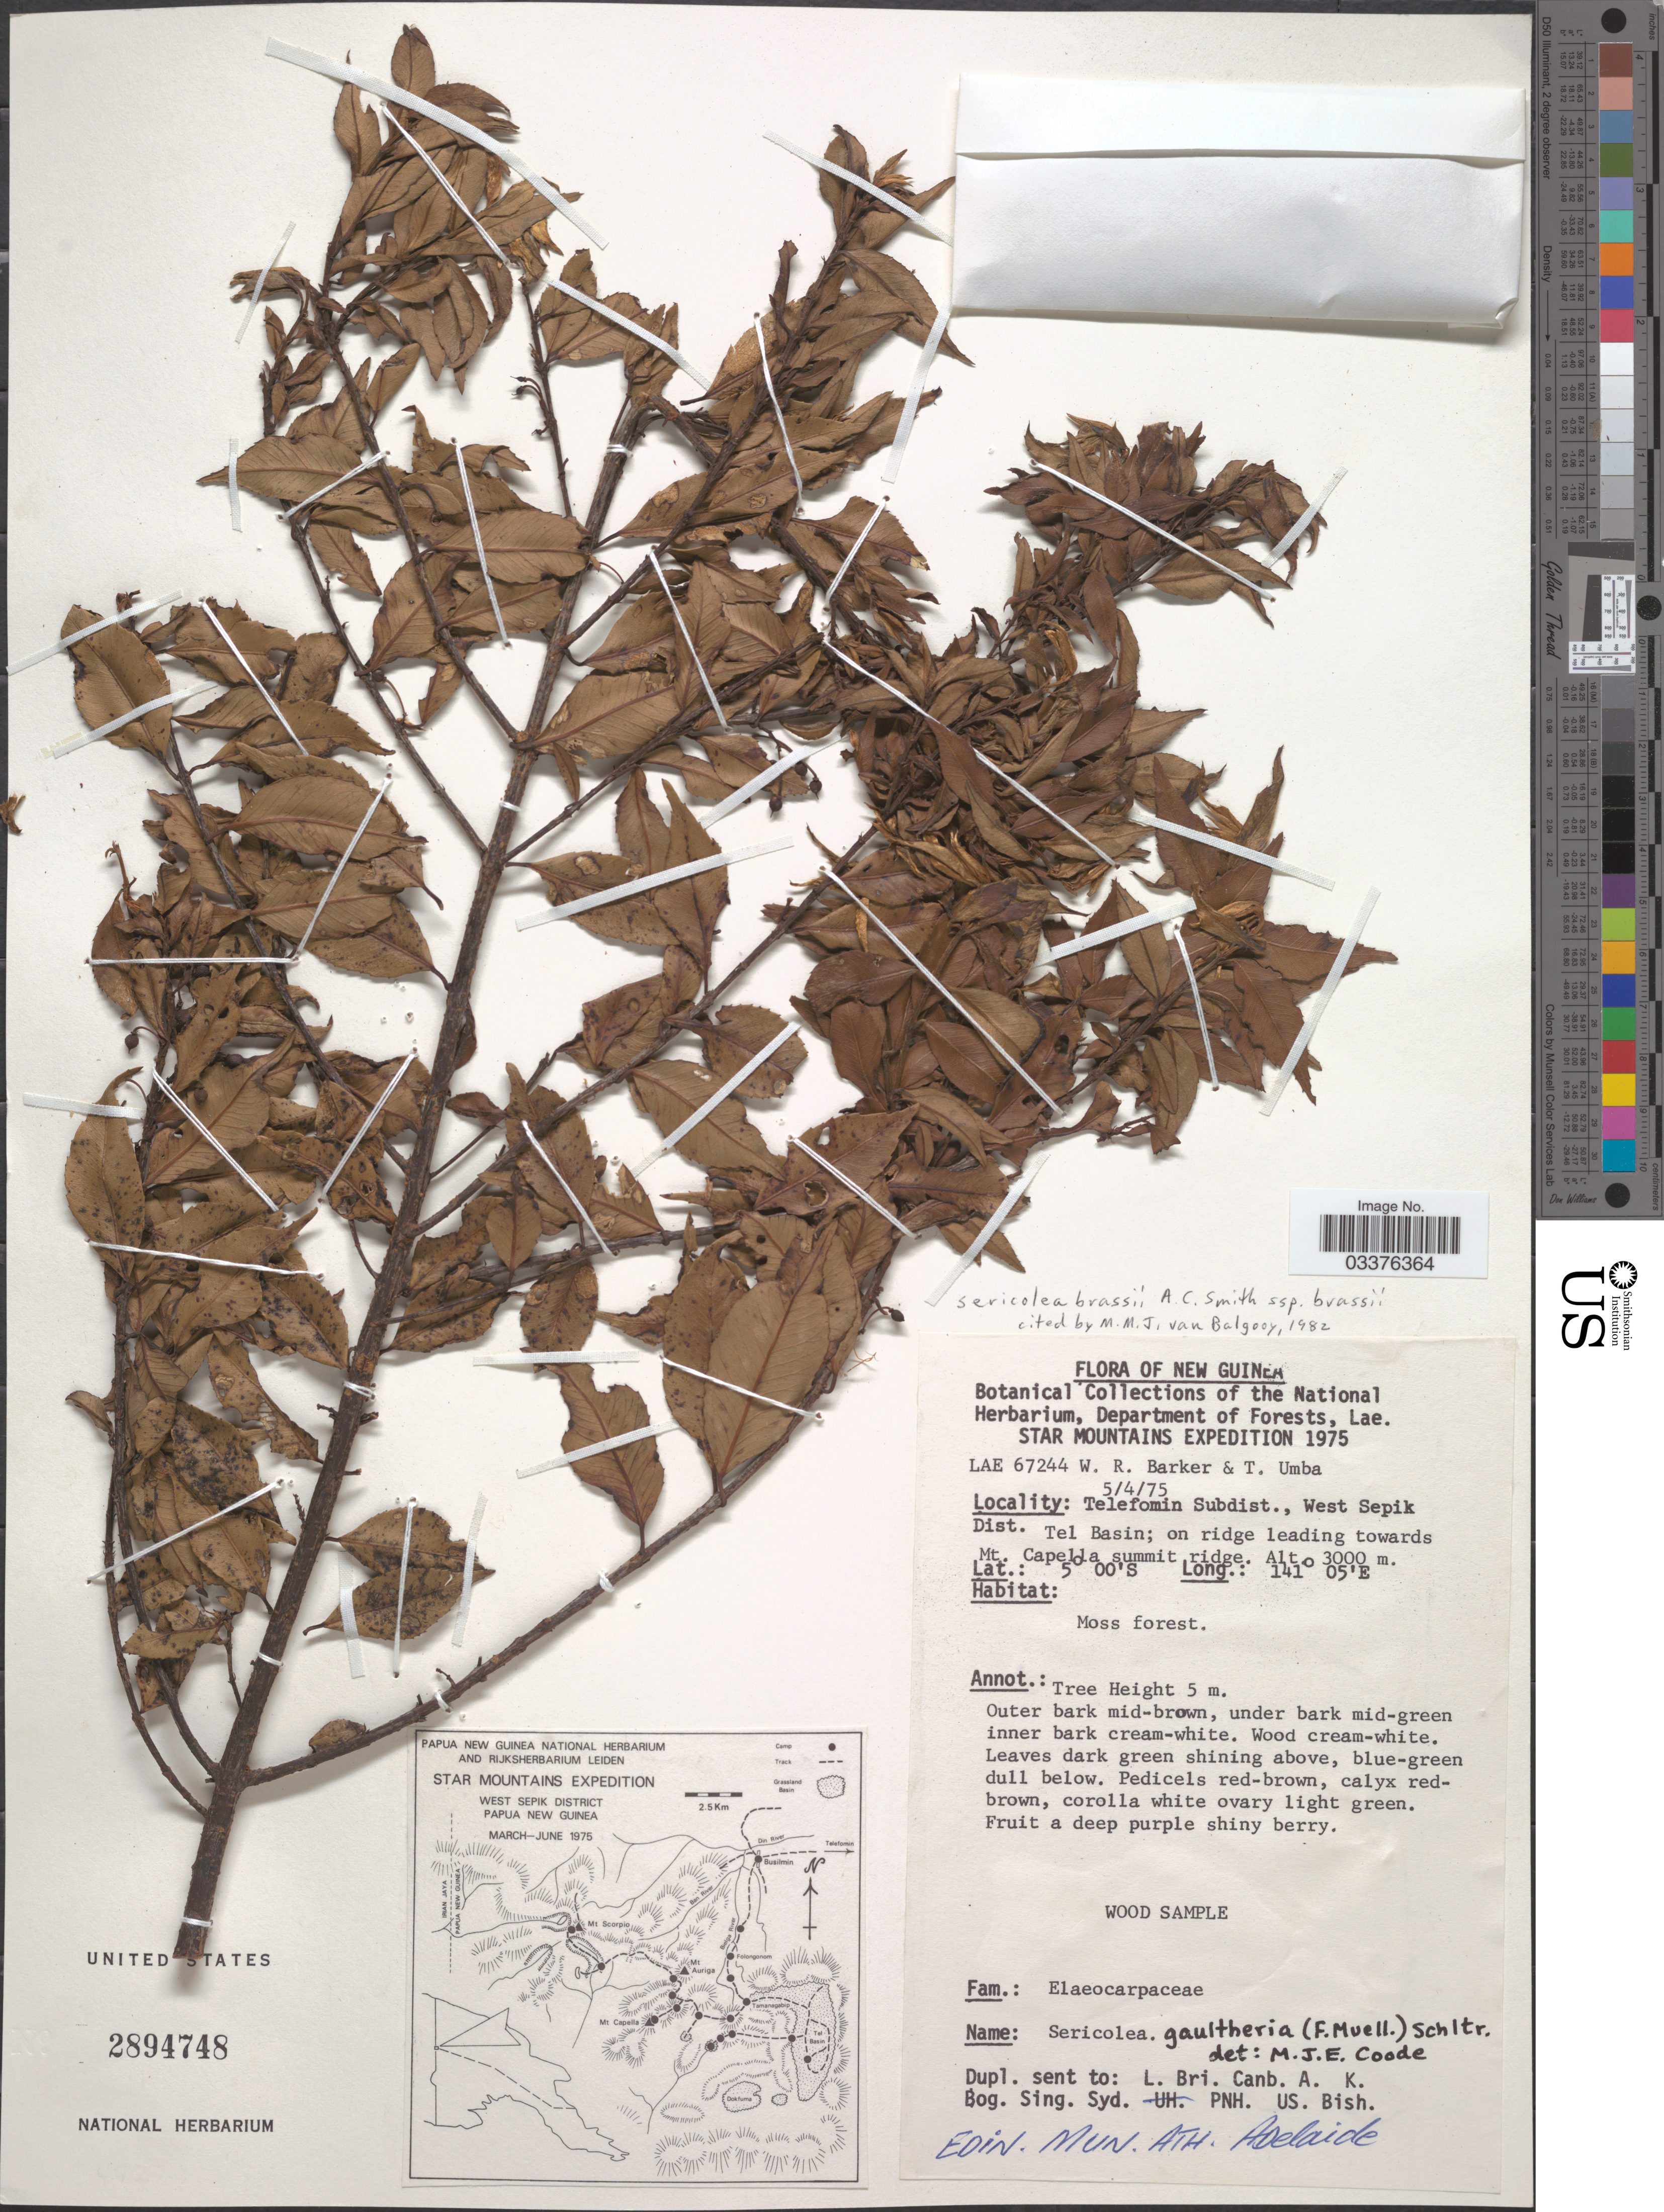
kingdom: Plantae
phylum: Tracheophyta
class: Magnoliopsida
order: Oxalidales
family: Elaeocarpaceae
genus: Sericolea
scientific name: Sericolea brassii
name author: A.C. Sm.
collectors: W. R. Barker & T. Umba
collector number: LAE 67244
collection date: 1975-04-05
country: Papua New Guinea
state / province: Sandaun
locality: New Guinea. Star Mountains. Telefomin Subdist., West Sepik Dist. Tel Basin; on ridge leading towards Mt. Capella summit ridge.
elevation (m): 3000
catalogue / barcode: US 2894748